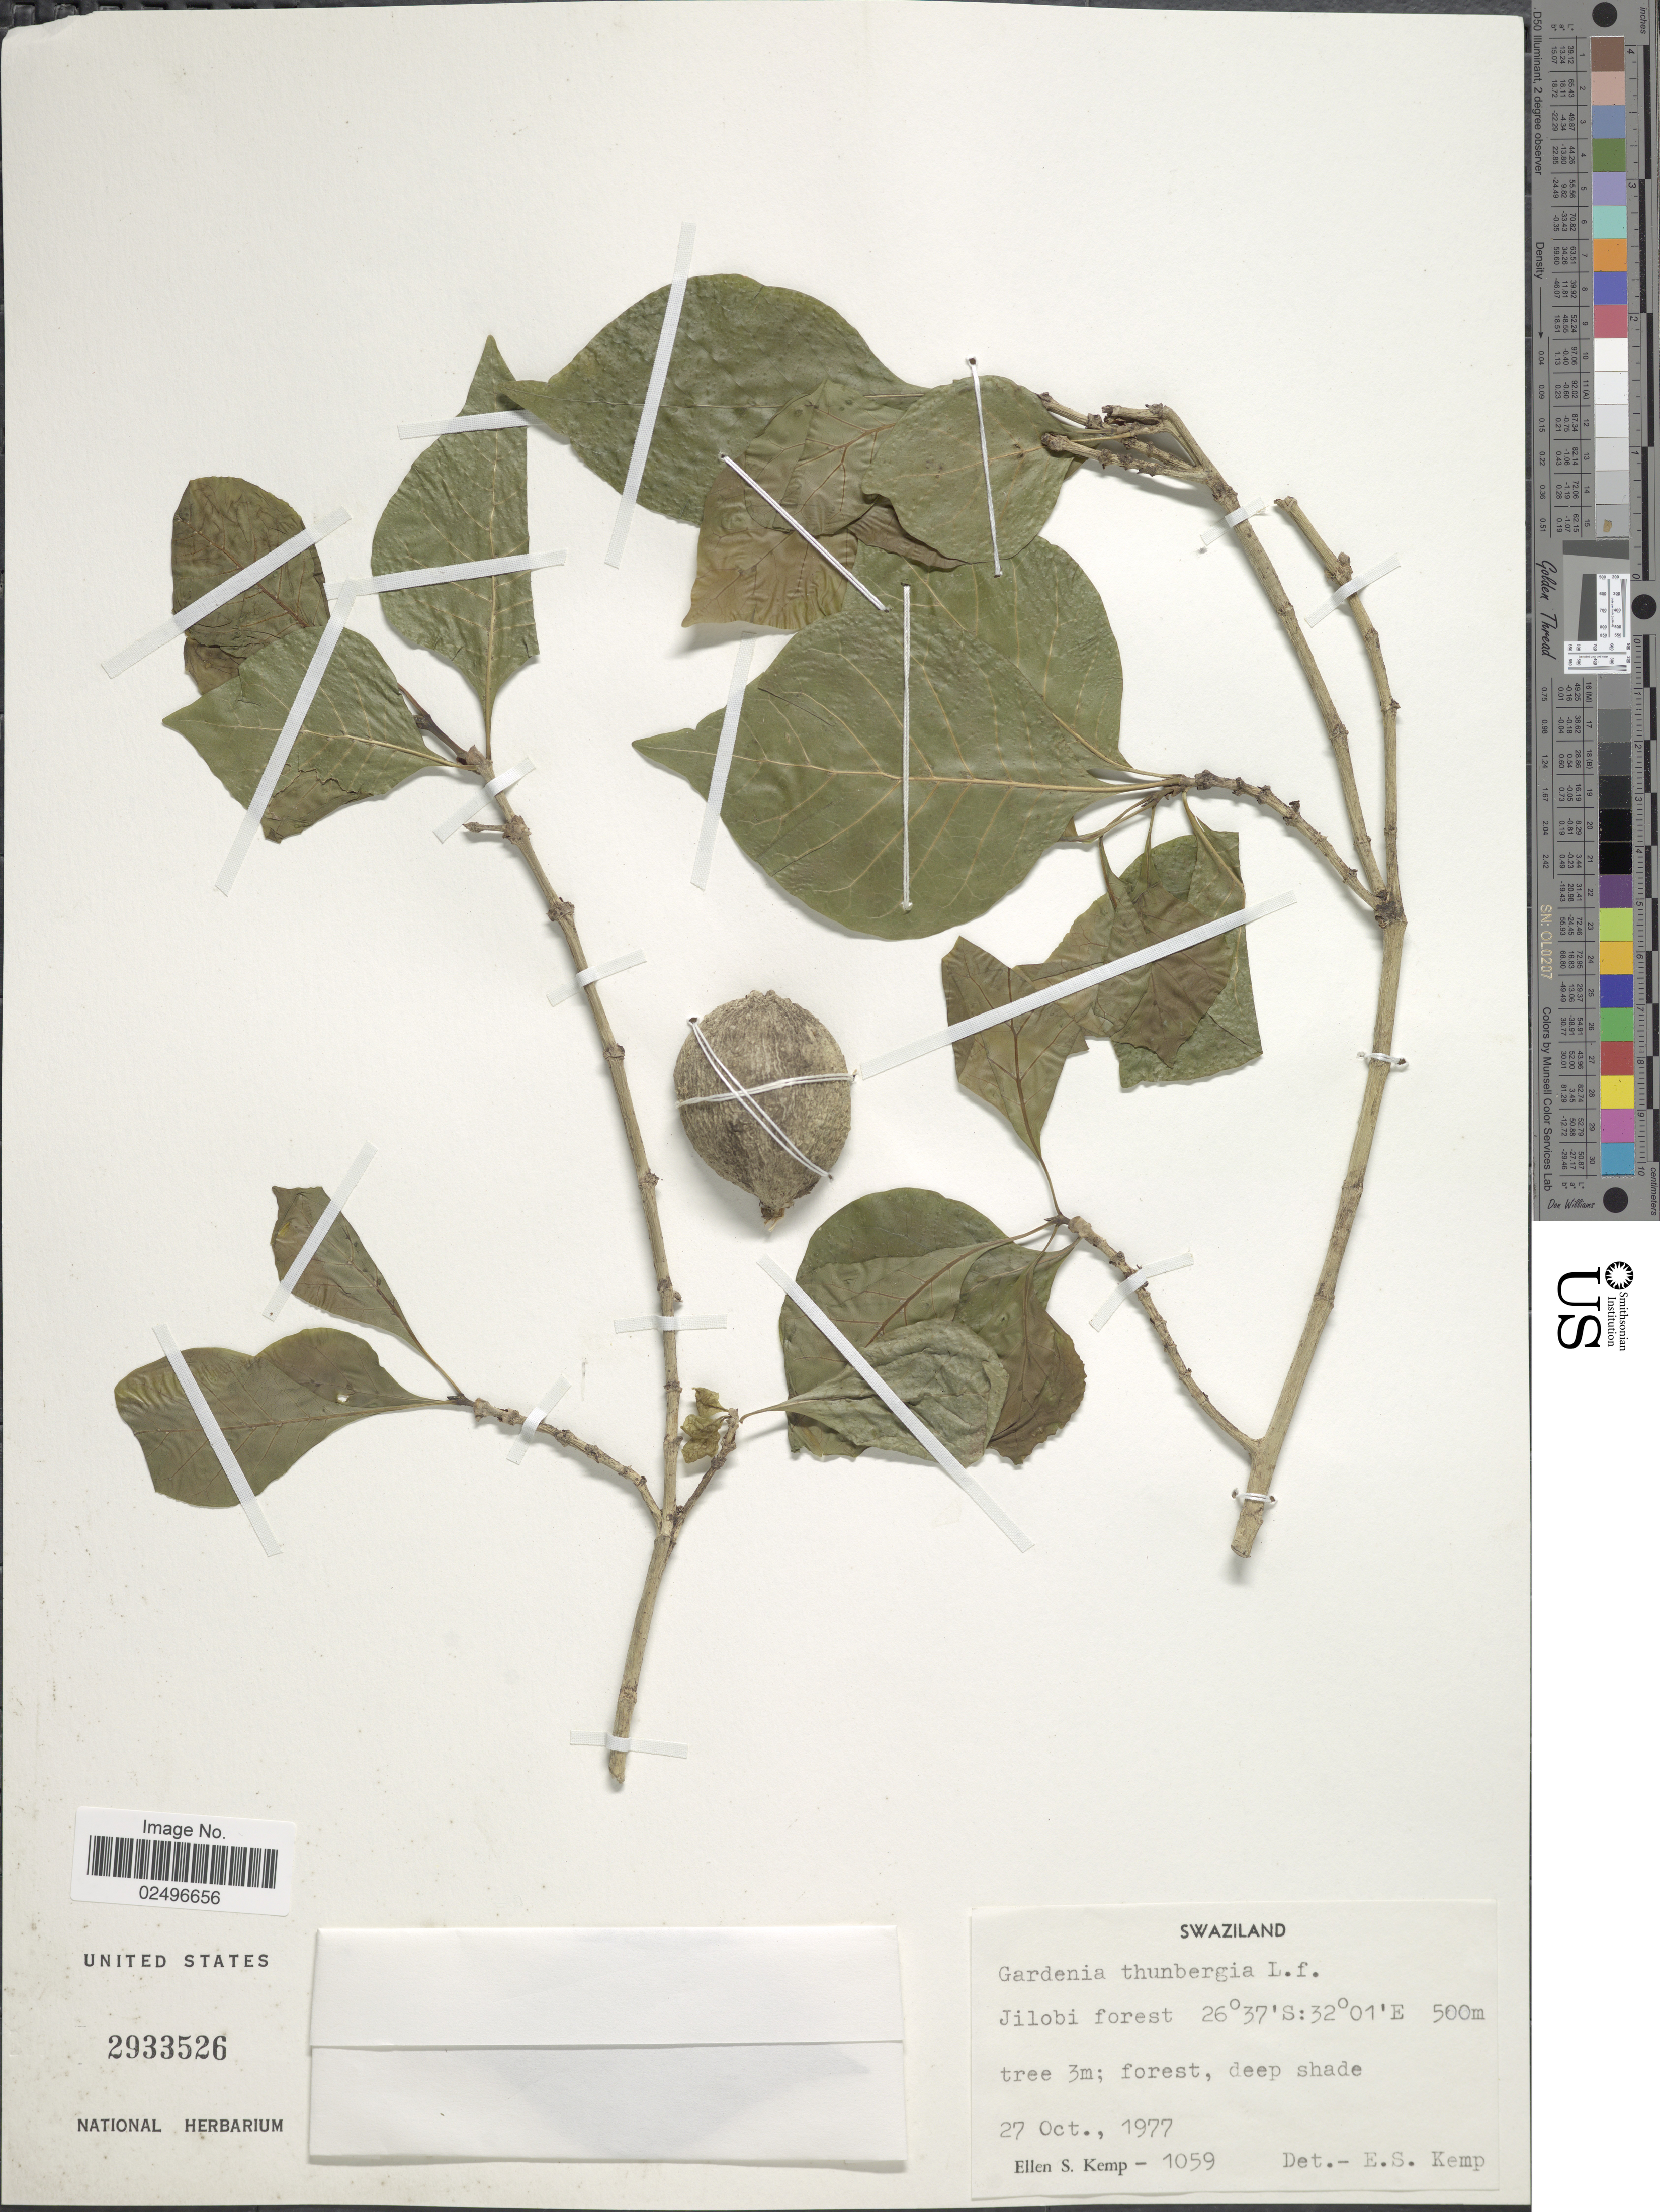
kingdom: Plantae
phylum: Tracheophyta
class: Magnoliopsida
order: Gentianales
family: Rubiaceae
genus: Gardenia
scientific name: Gardenia thunbergia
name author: Thunb.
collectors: E. S. Kemp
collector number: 1059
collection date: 1977-10-27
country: Eswatini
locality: Jilobi forest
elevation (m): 500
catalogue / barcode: US 2933526